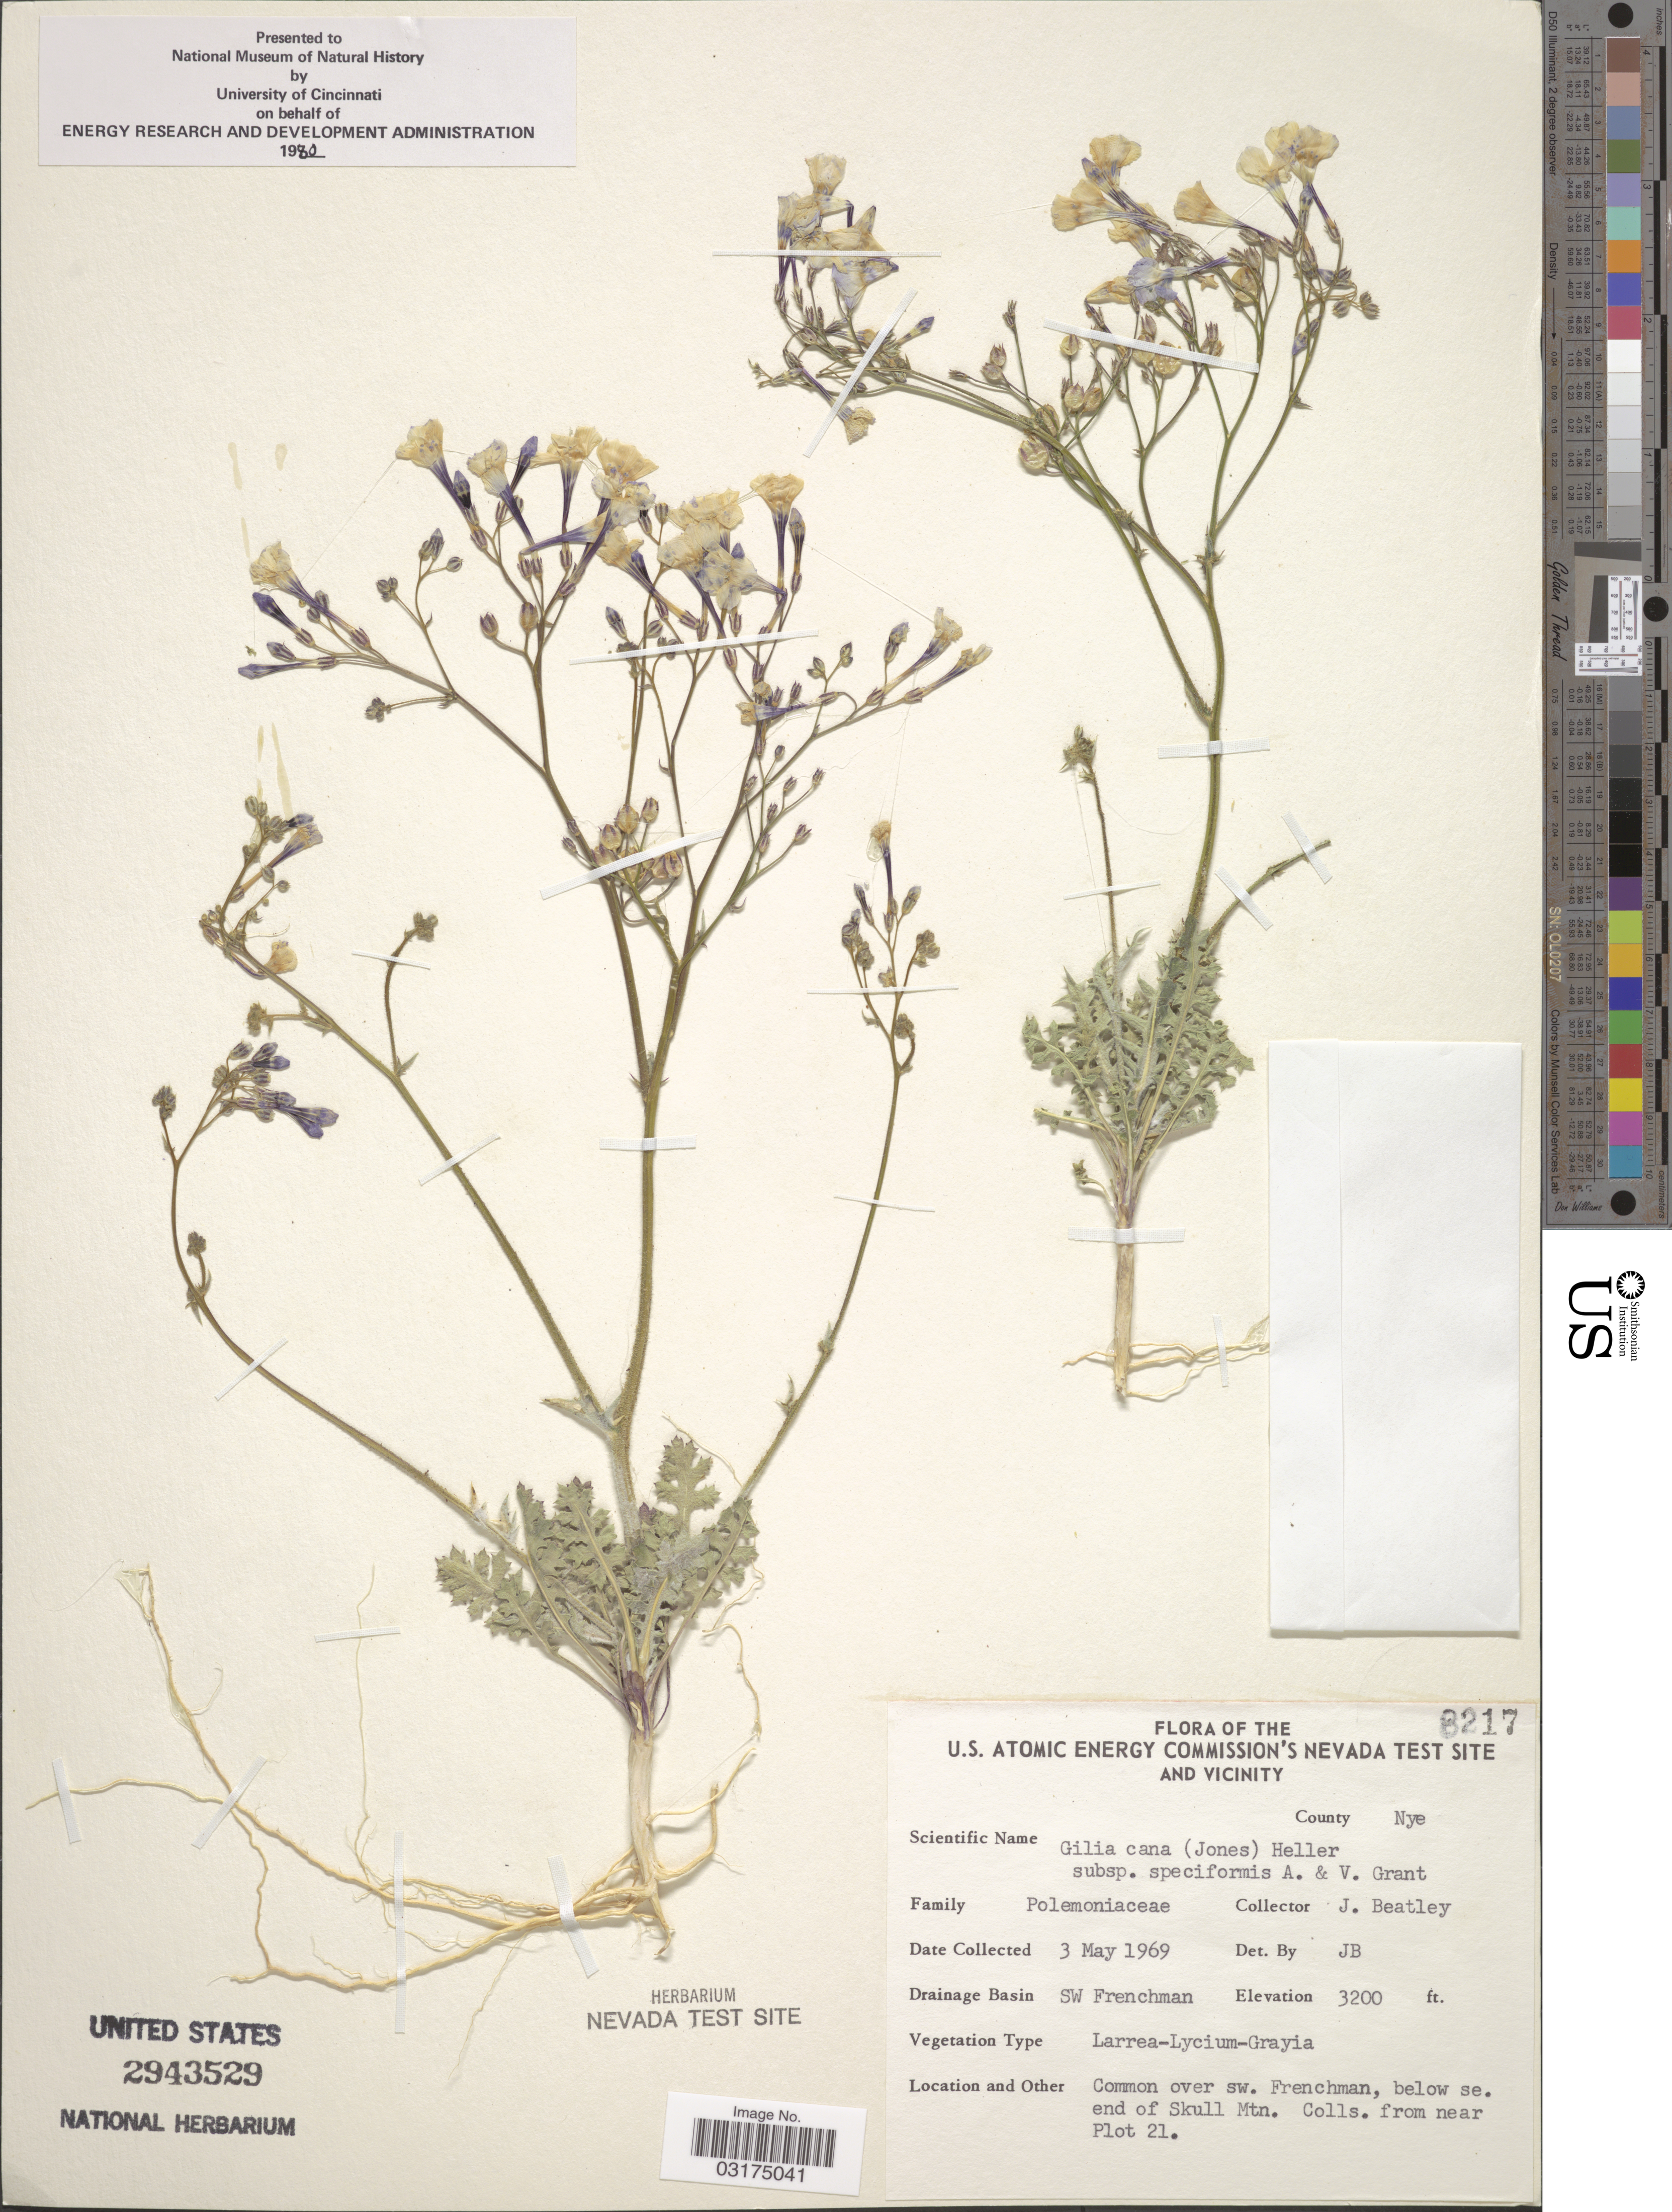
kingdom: Plantae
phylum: Tracheophyta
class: Magnoliopsida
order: Ericales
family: Polemoniaceae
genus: Gilia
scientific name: Gilia cana subsp. speciformis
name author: A.D. Grant & V.E. Grant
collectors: J. C. Beatley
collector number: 8217*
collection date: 1969-05-03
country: United States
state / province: Nevada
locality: The U. S. Atomic Energy Commission's Nevada Test Site and Vicinity. County Nye. Drainage Basin SW Frenchman. Over sw. Frenchman, below se. end of Skull Mtn. Colls. from near Plot 21.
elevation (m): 975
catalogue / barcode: US 2943529